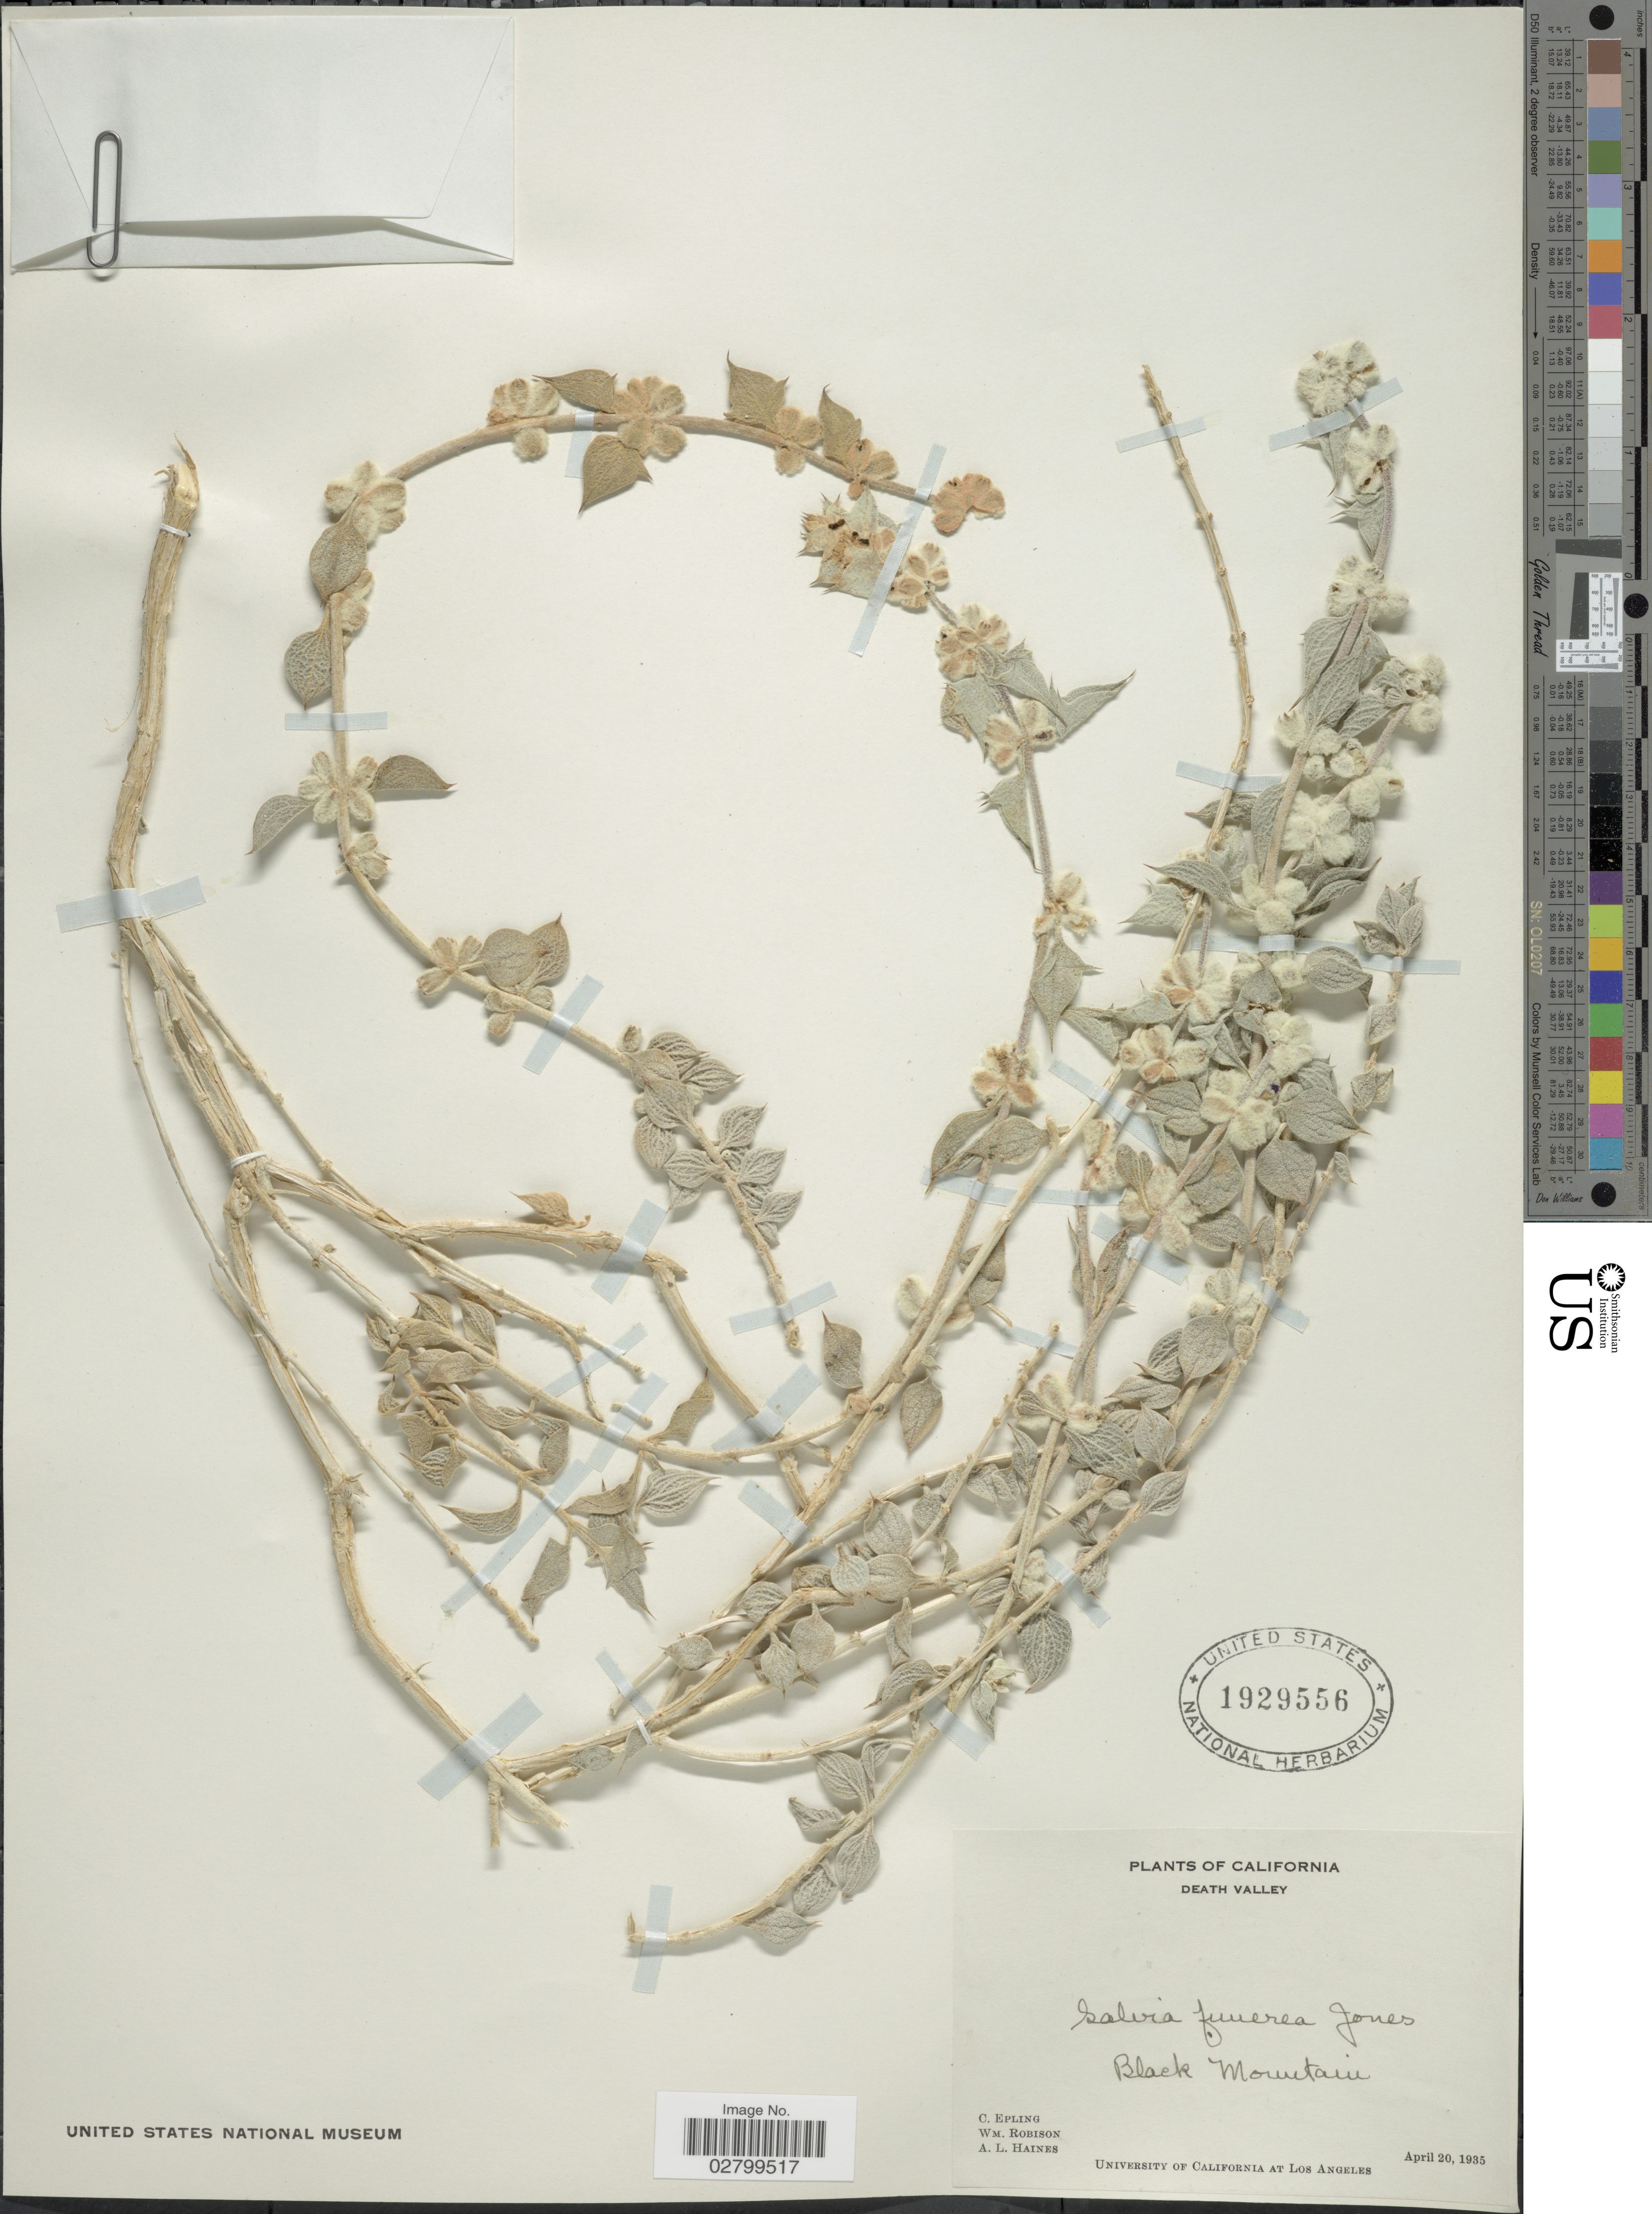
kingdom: Plantae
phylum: Tracheophyta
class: Magnoliopsida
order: Lamiales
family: Lamiaceae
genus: Salvia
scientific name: Salvia funerea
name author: M.E. Jones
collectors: C. C. Epling, W. Robison & A. L. Haines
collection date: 1935-04-20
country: United States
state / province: California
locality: Death Valley. Black Mountain.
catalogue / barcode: US 1929556